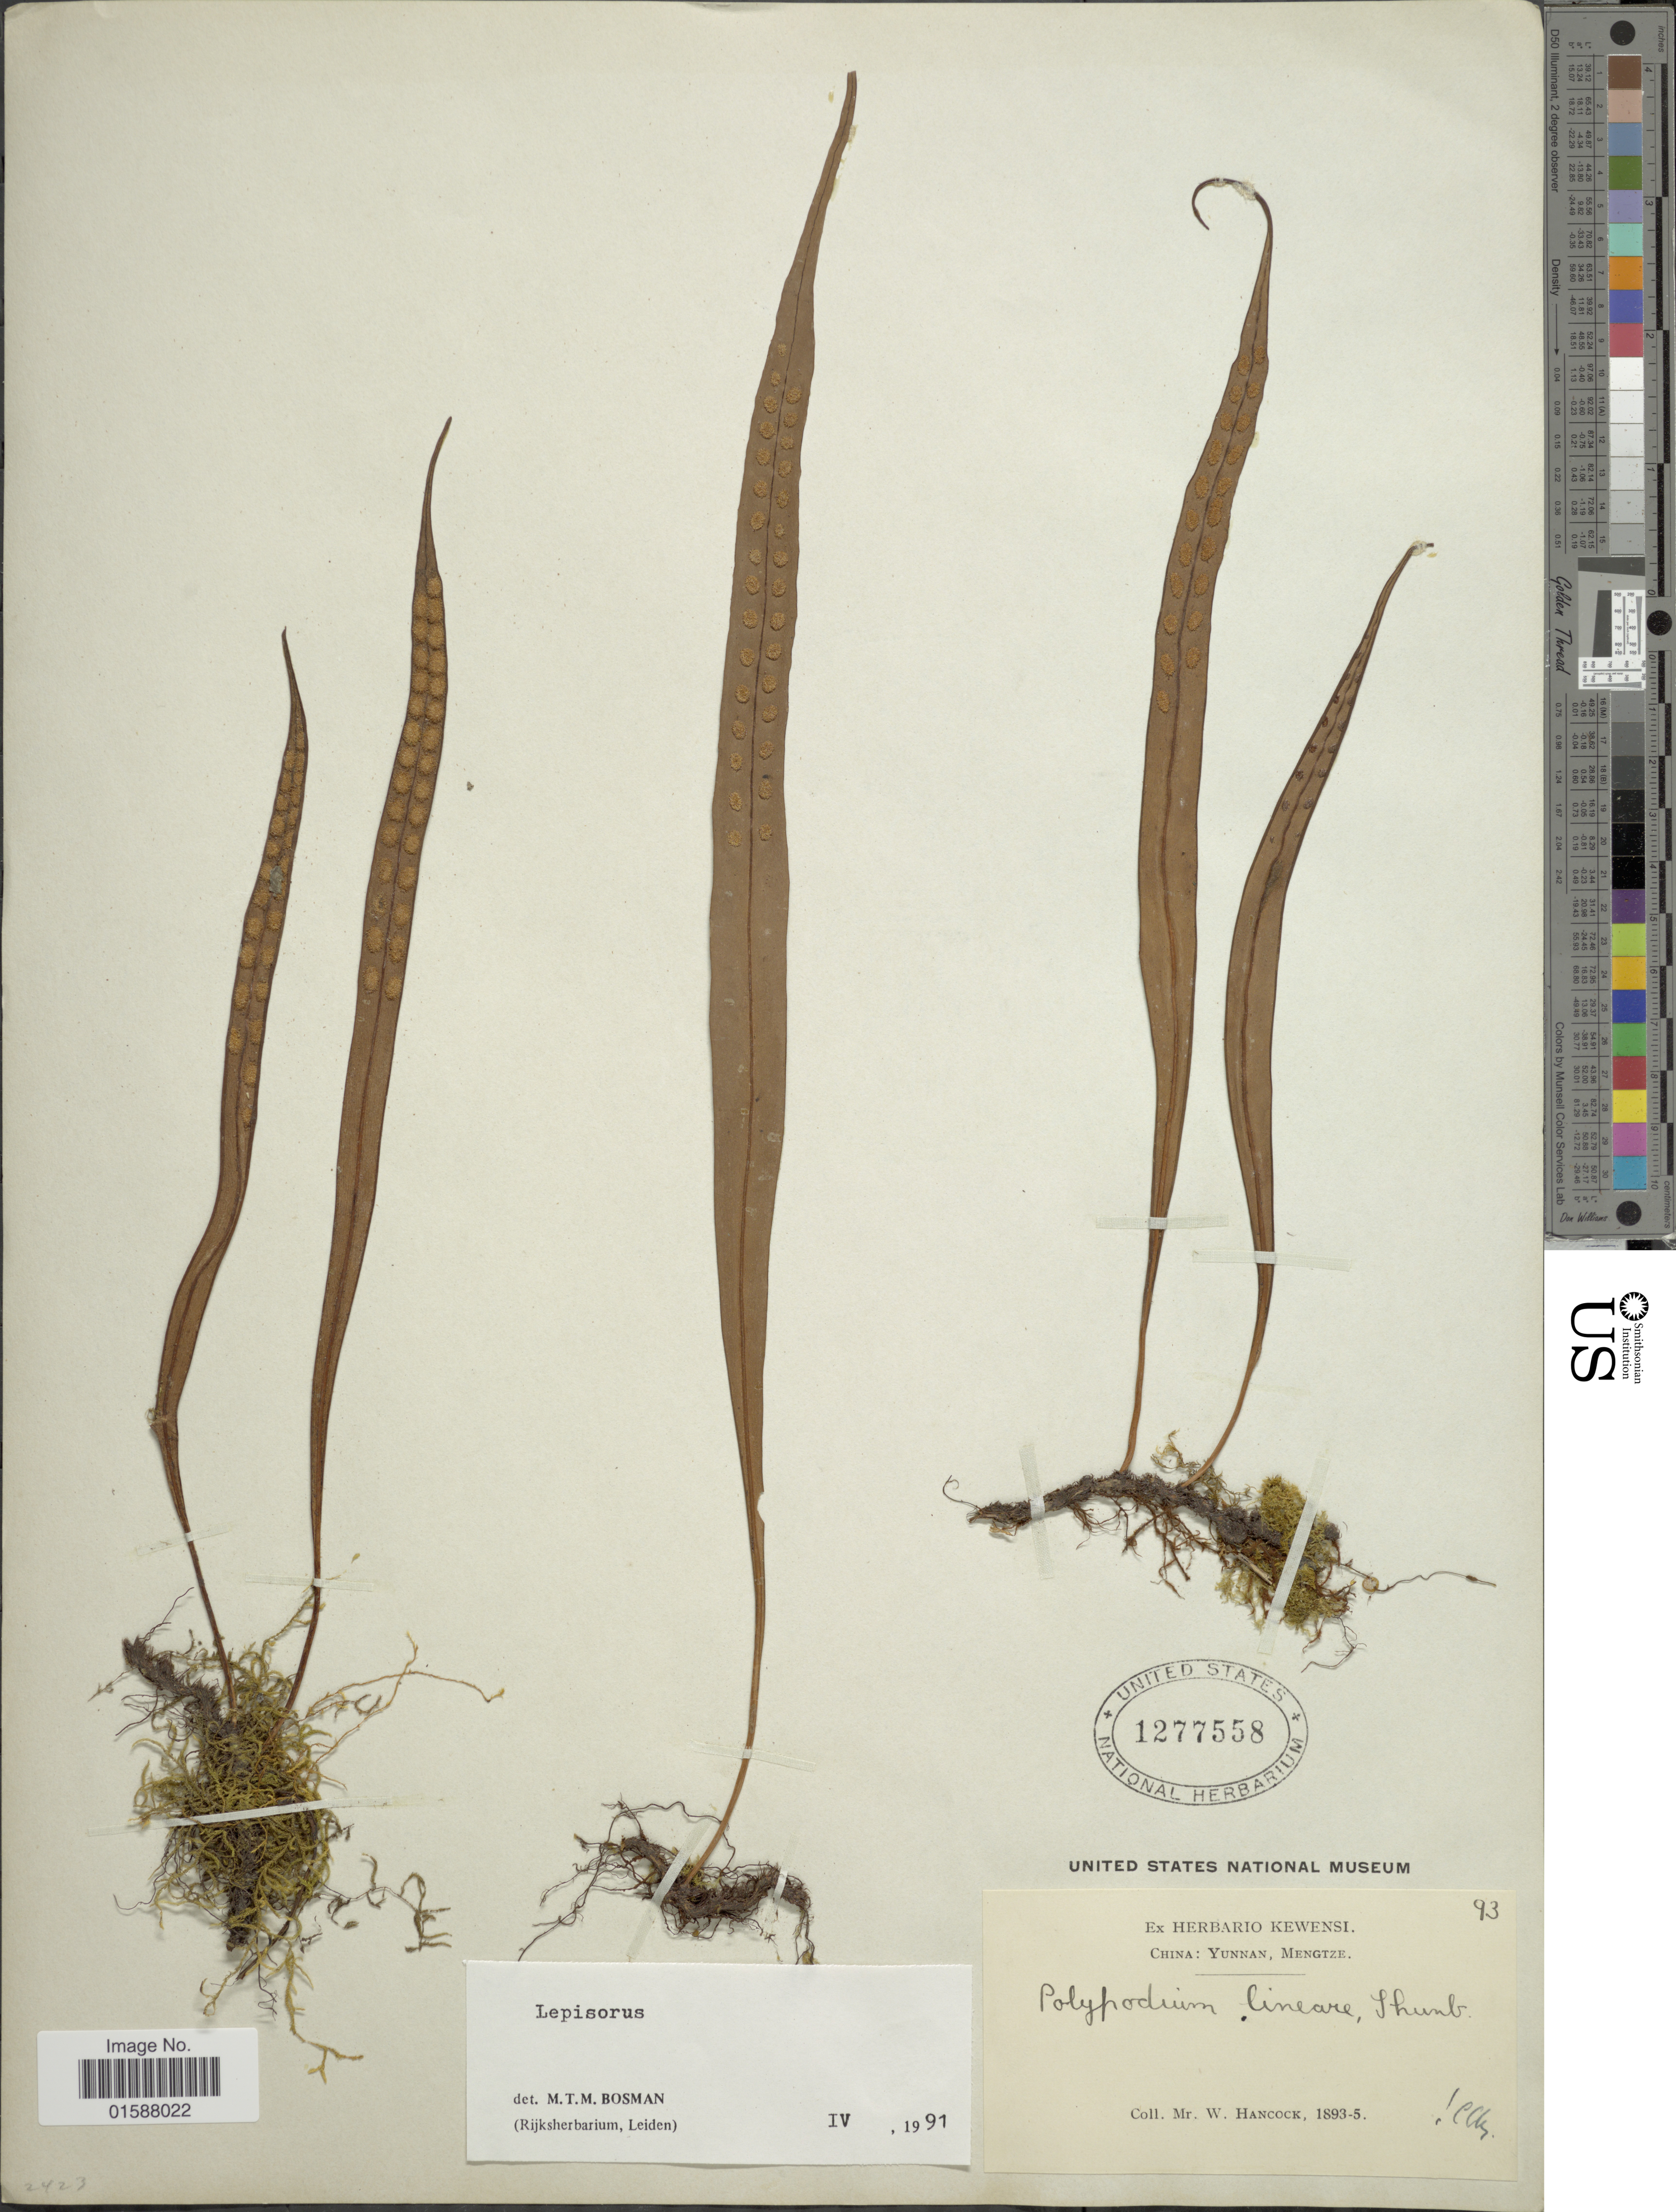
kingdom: Plantae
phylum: Tracheophyta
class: Polypodiopsida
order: Polypodiales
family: Polypodiaceae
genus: Lepisorus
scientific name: Lepisorus thunbergianus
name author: (Kaulf.) Ching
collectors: W. Hancock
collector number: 93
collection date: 1893/1895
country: China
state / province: Yunnan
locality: Mengtze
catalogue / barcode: US 1277558